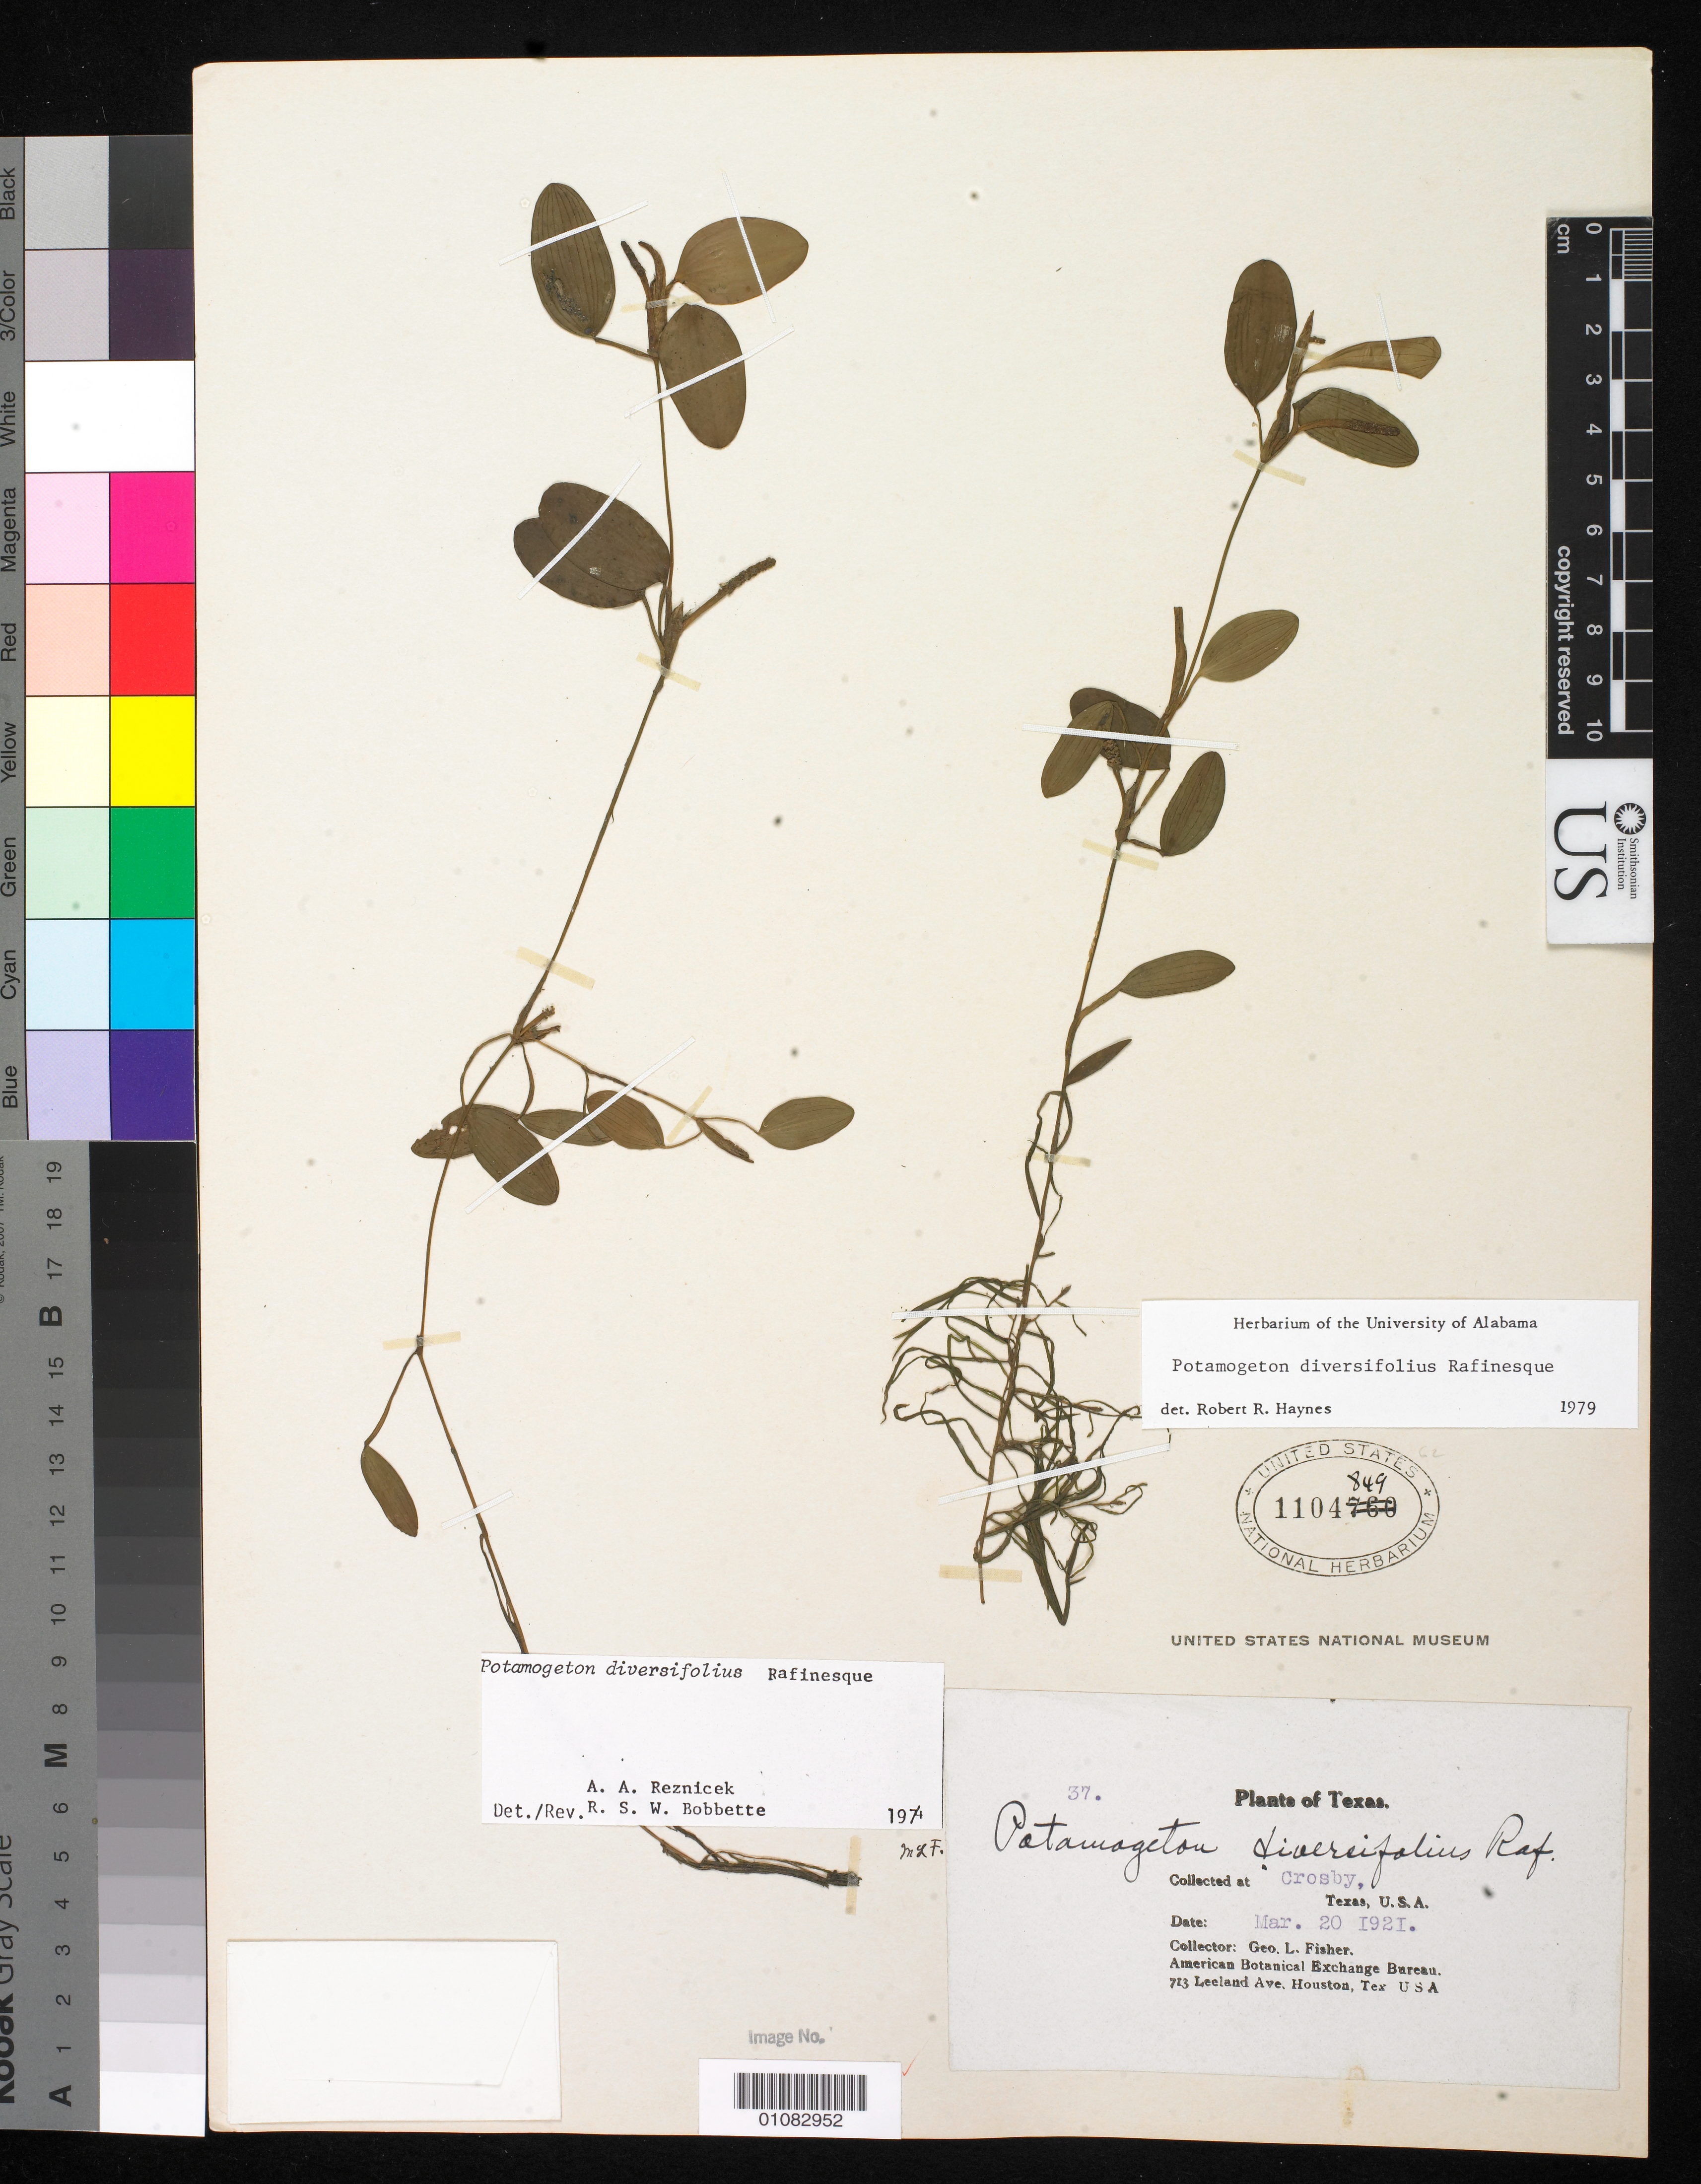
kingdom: Plantae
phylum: Tracheophyta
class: Liliopsida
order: Alismatales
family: Potamogetonaceae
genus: Potamogeton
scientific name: Potamogeton diversifolius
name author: Raf.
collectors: G. L. Fisher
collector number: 37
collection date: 1921-03-20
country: United States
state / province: Texas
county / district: Crosby County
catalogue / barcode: US 1104849